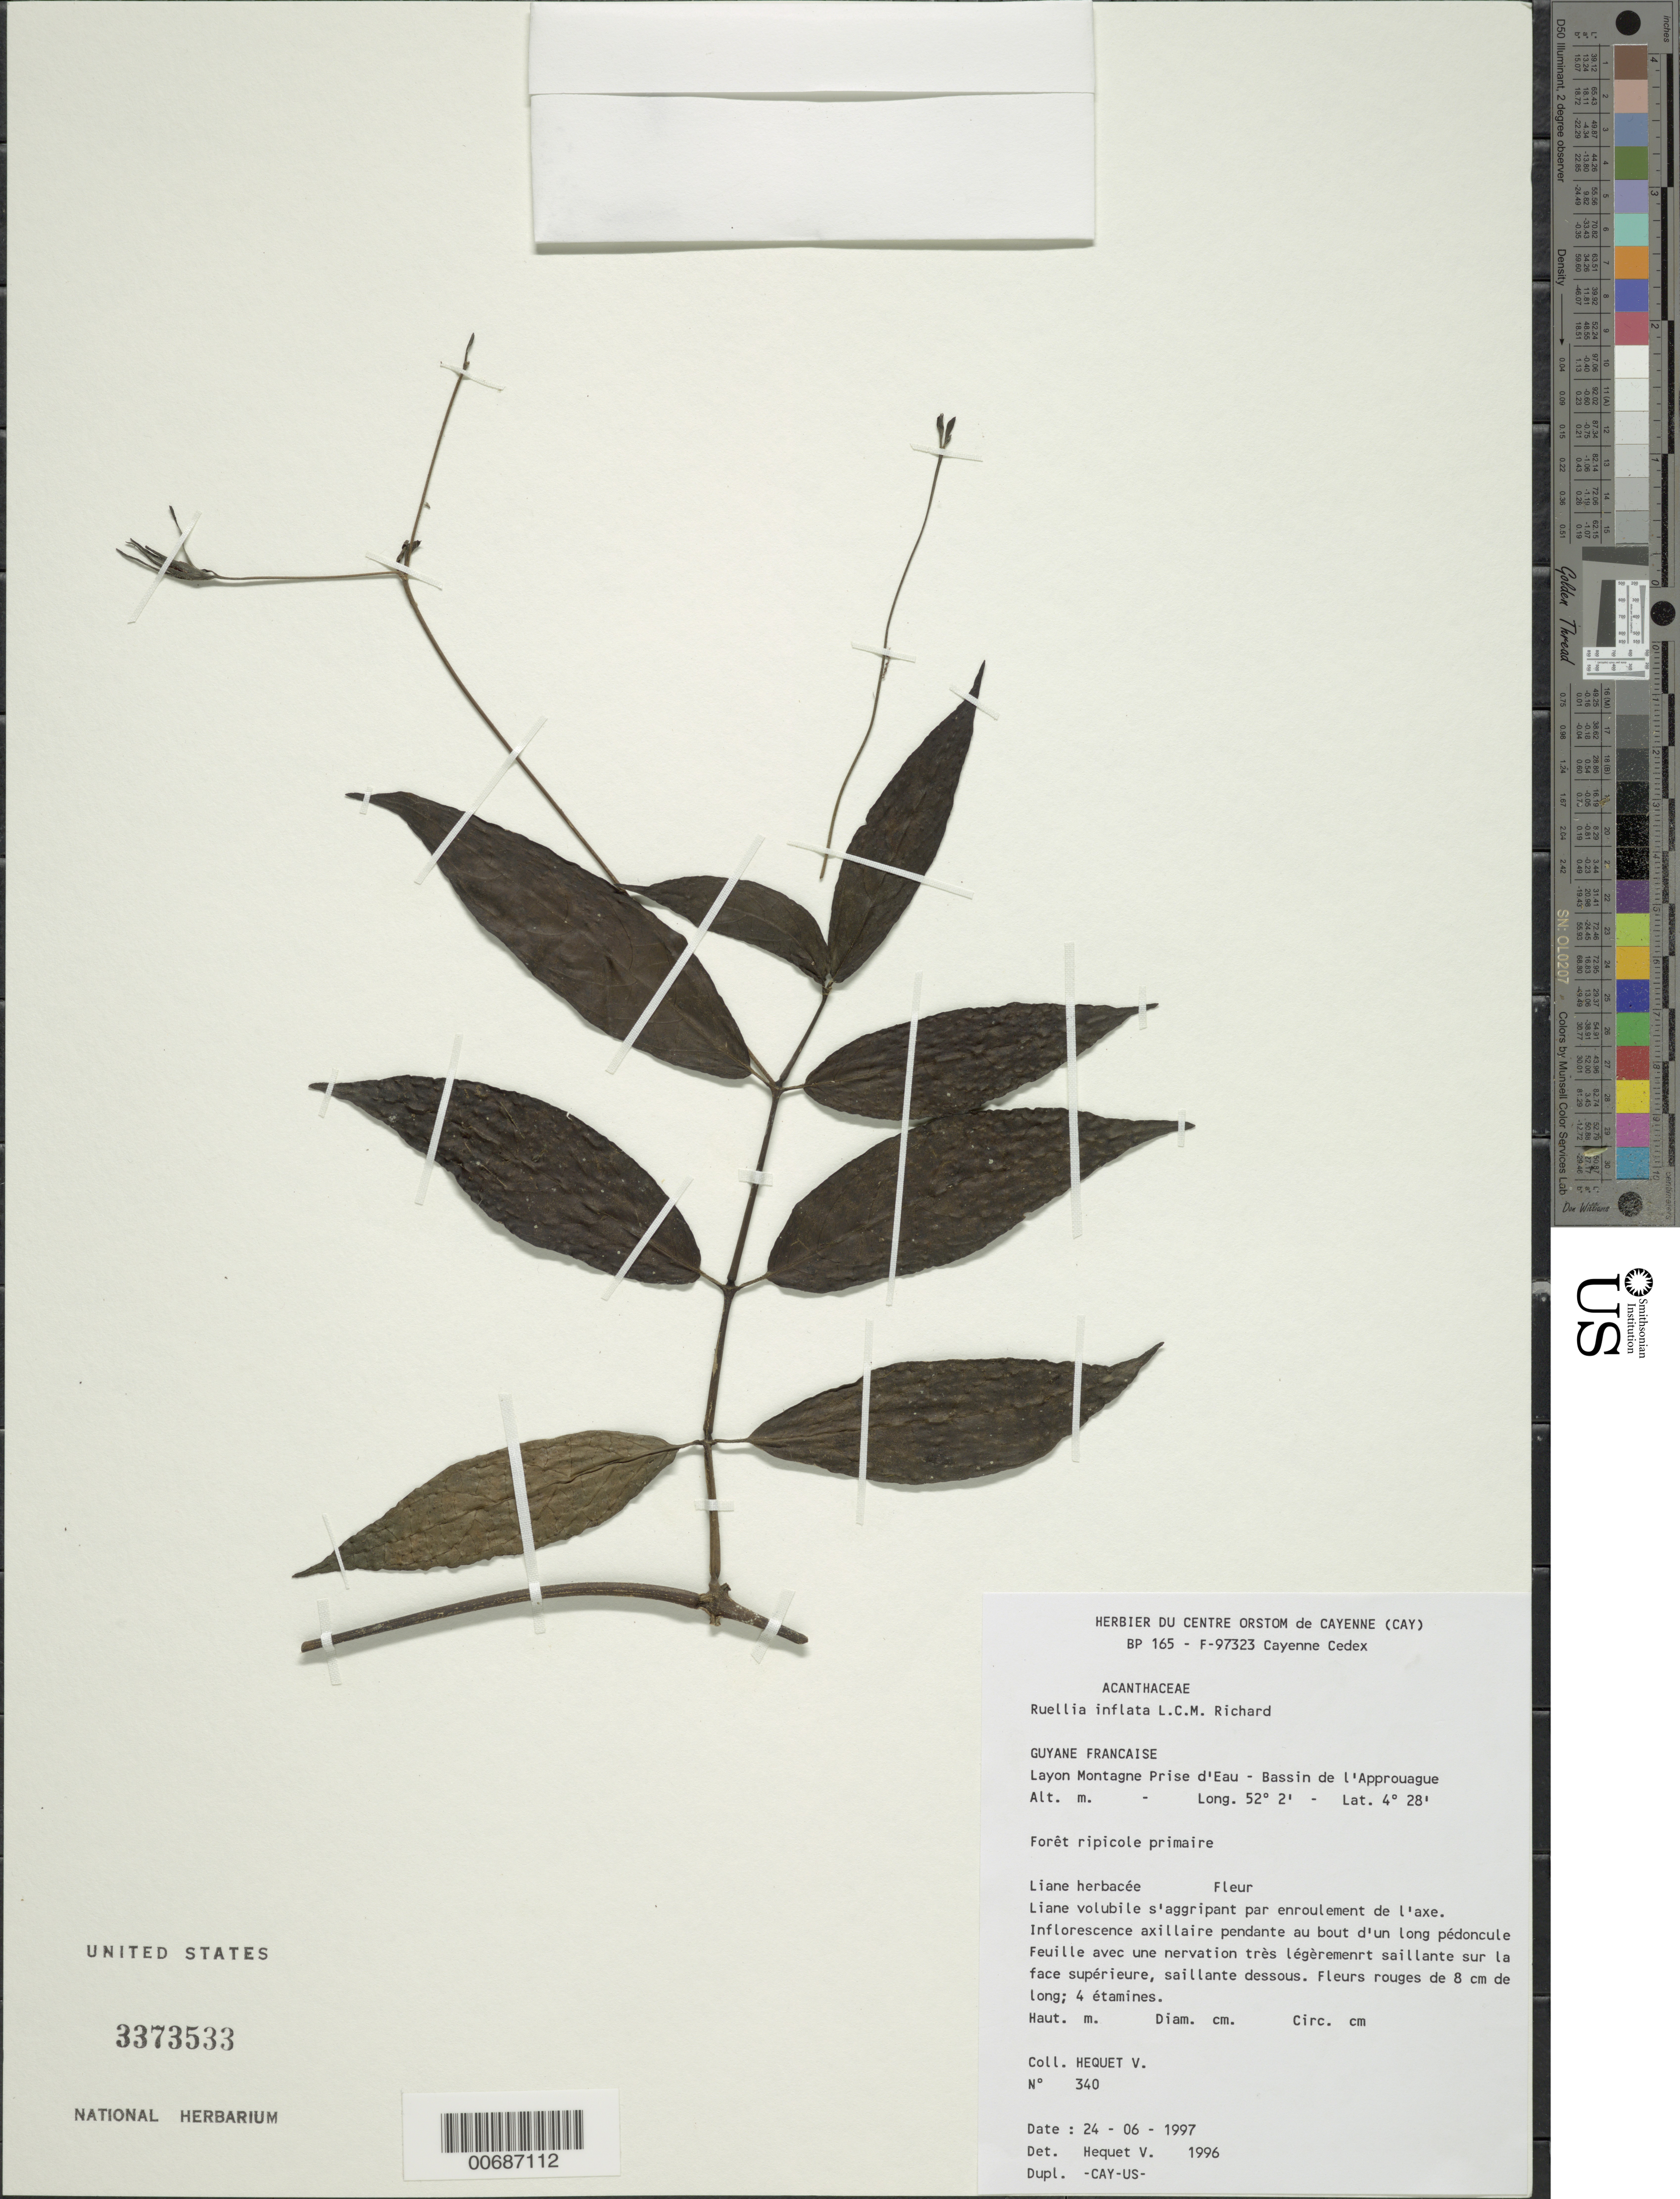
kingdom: Plantae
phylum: Tracheophyta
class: Magnoliopsida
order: Lamiales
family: Acanthaceae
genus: Ruellia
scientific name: Ruellia inflata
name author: Rich.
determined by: Hequet, V.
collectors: V. Hequet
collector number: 340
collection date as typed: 24-Jun-97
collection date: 1997-06-24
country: French Guiana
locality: Bassin de l'Approuague, Layon Montagne Prise d'Eau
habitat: Forêt ripicole primaire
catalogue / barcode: US 3373533